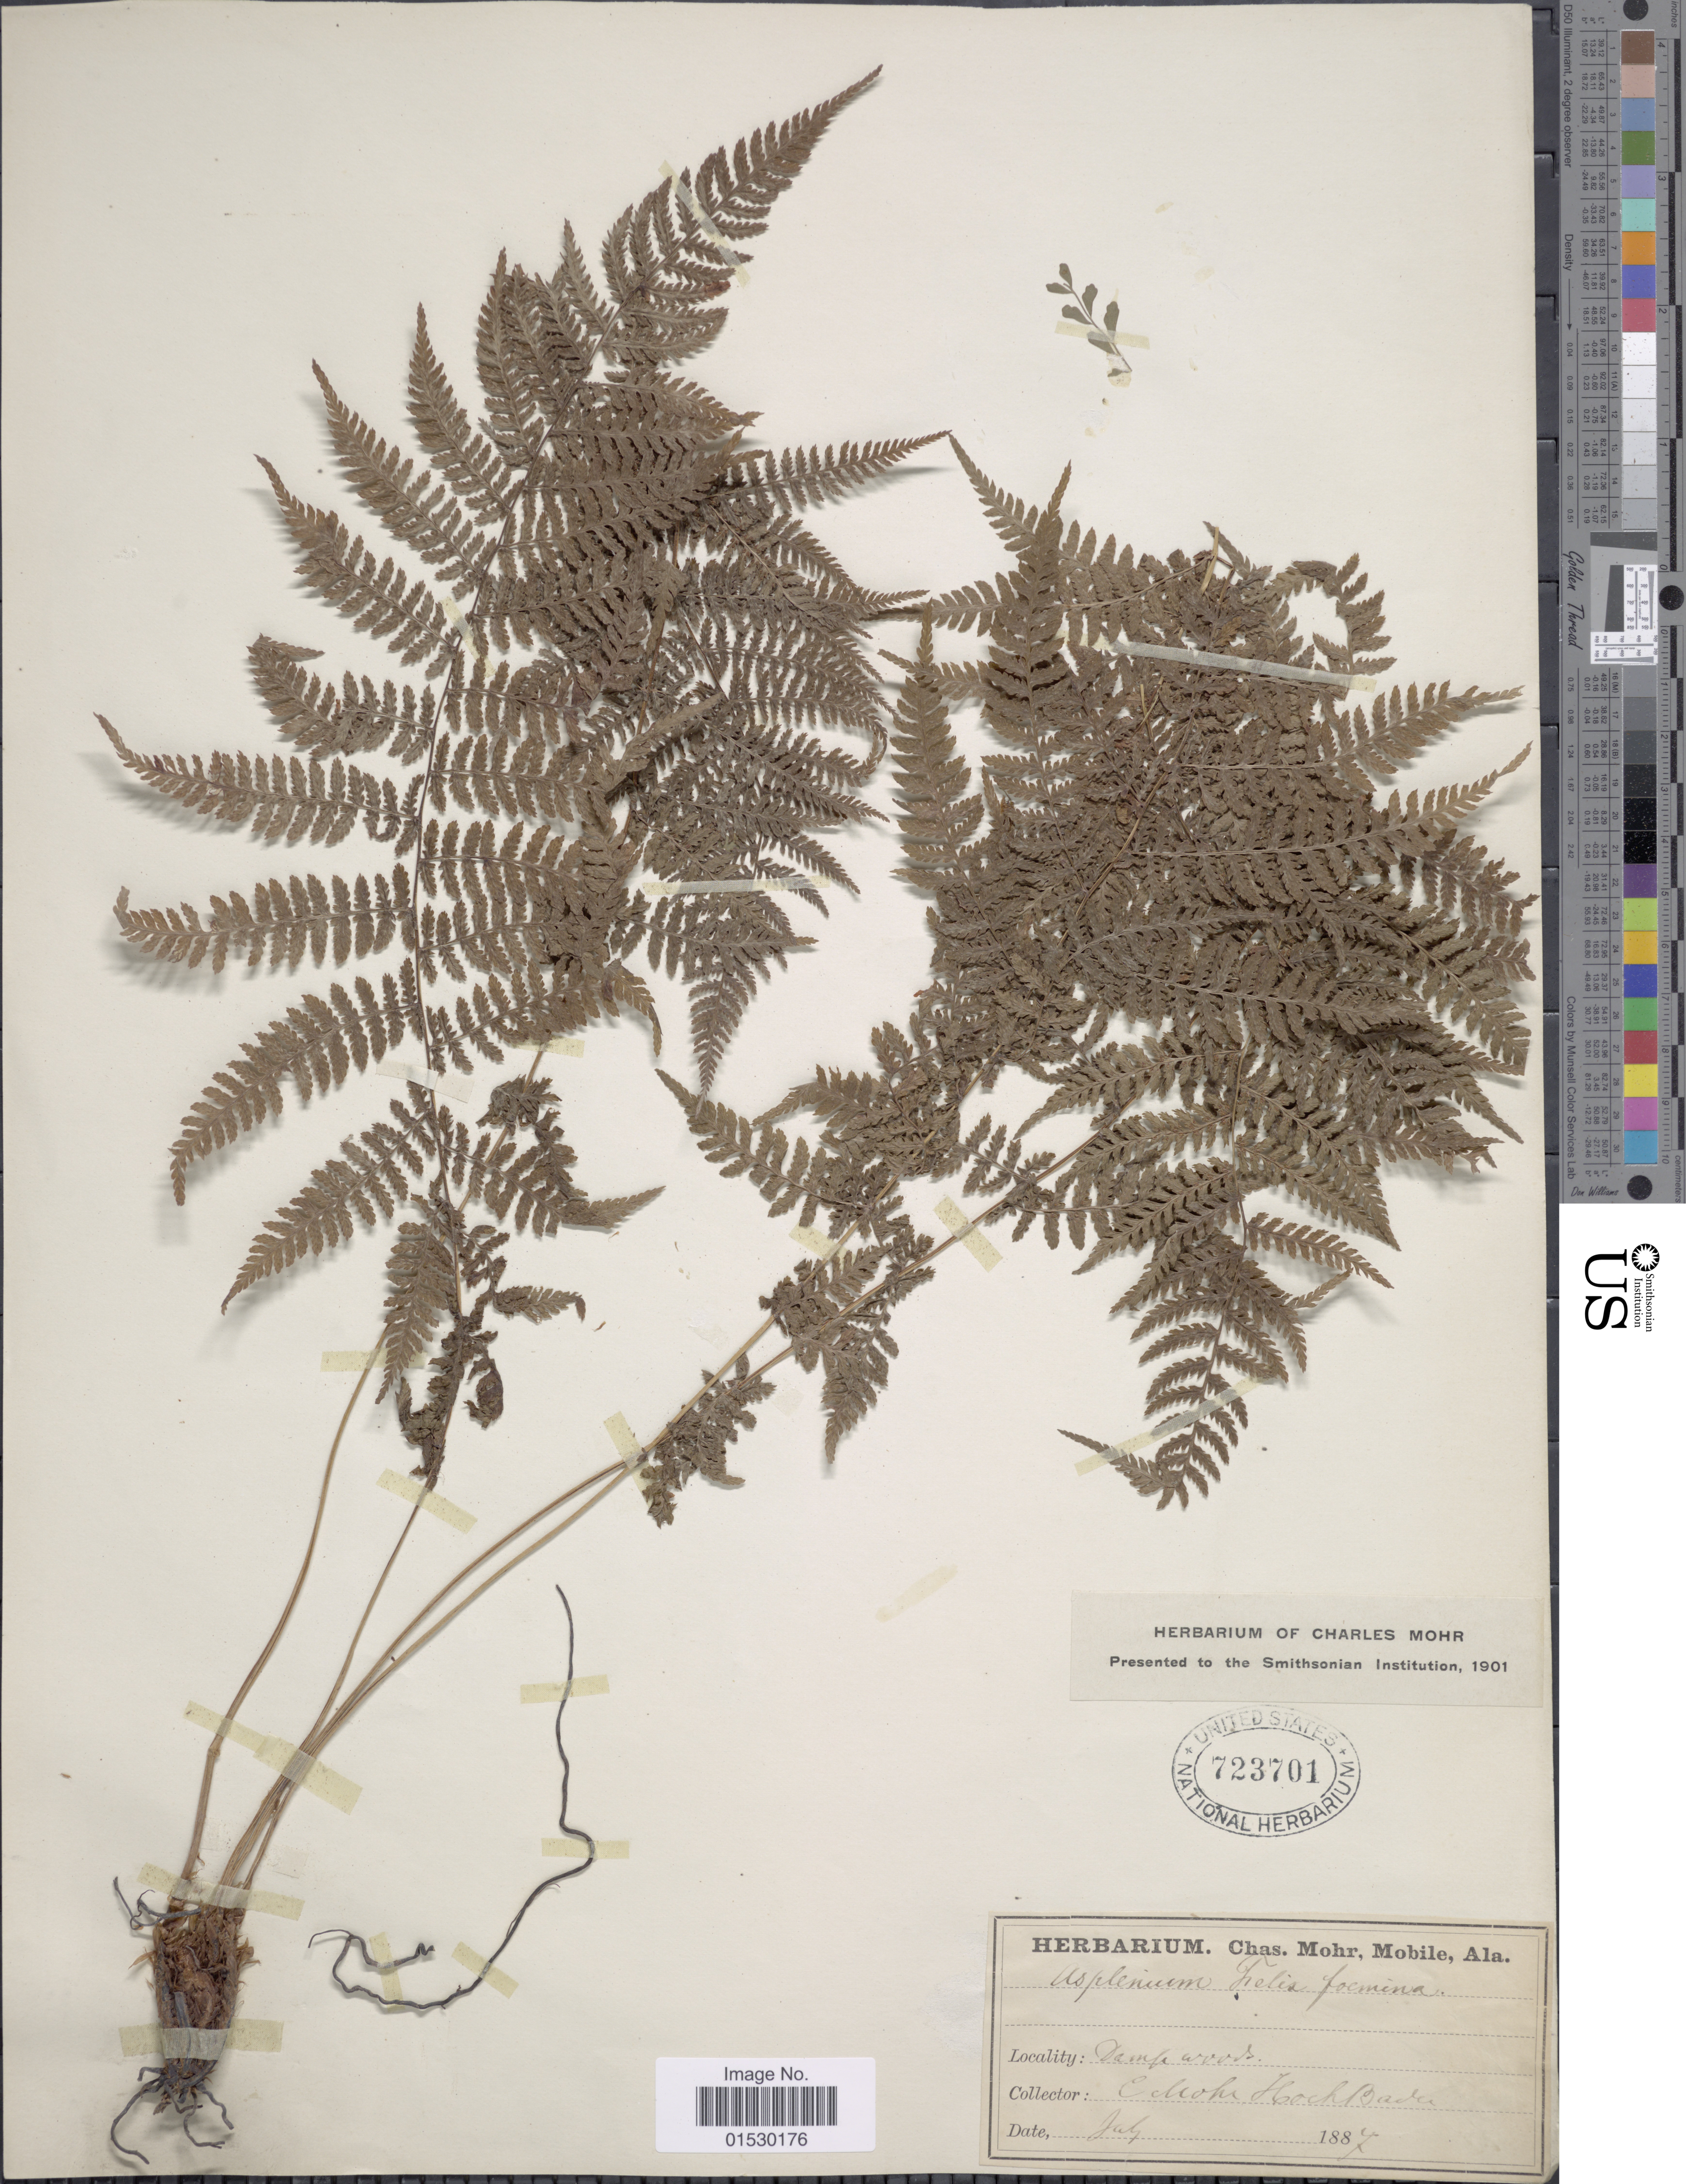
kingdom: Plantae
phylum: Tracheophyta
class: Polypodiopsida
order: Polypodiales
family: Athyriaceae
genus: Athyrium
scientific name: Athyrium filix-femina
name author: (L.) Roth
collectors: C. T. Mohr & Collector illegible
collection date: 1887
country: Germany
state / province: Baden-Württemberg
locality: Damp woods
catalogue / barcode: US 723701